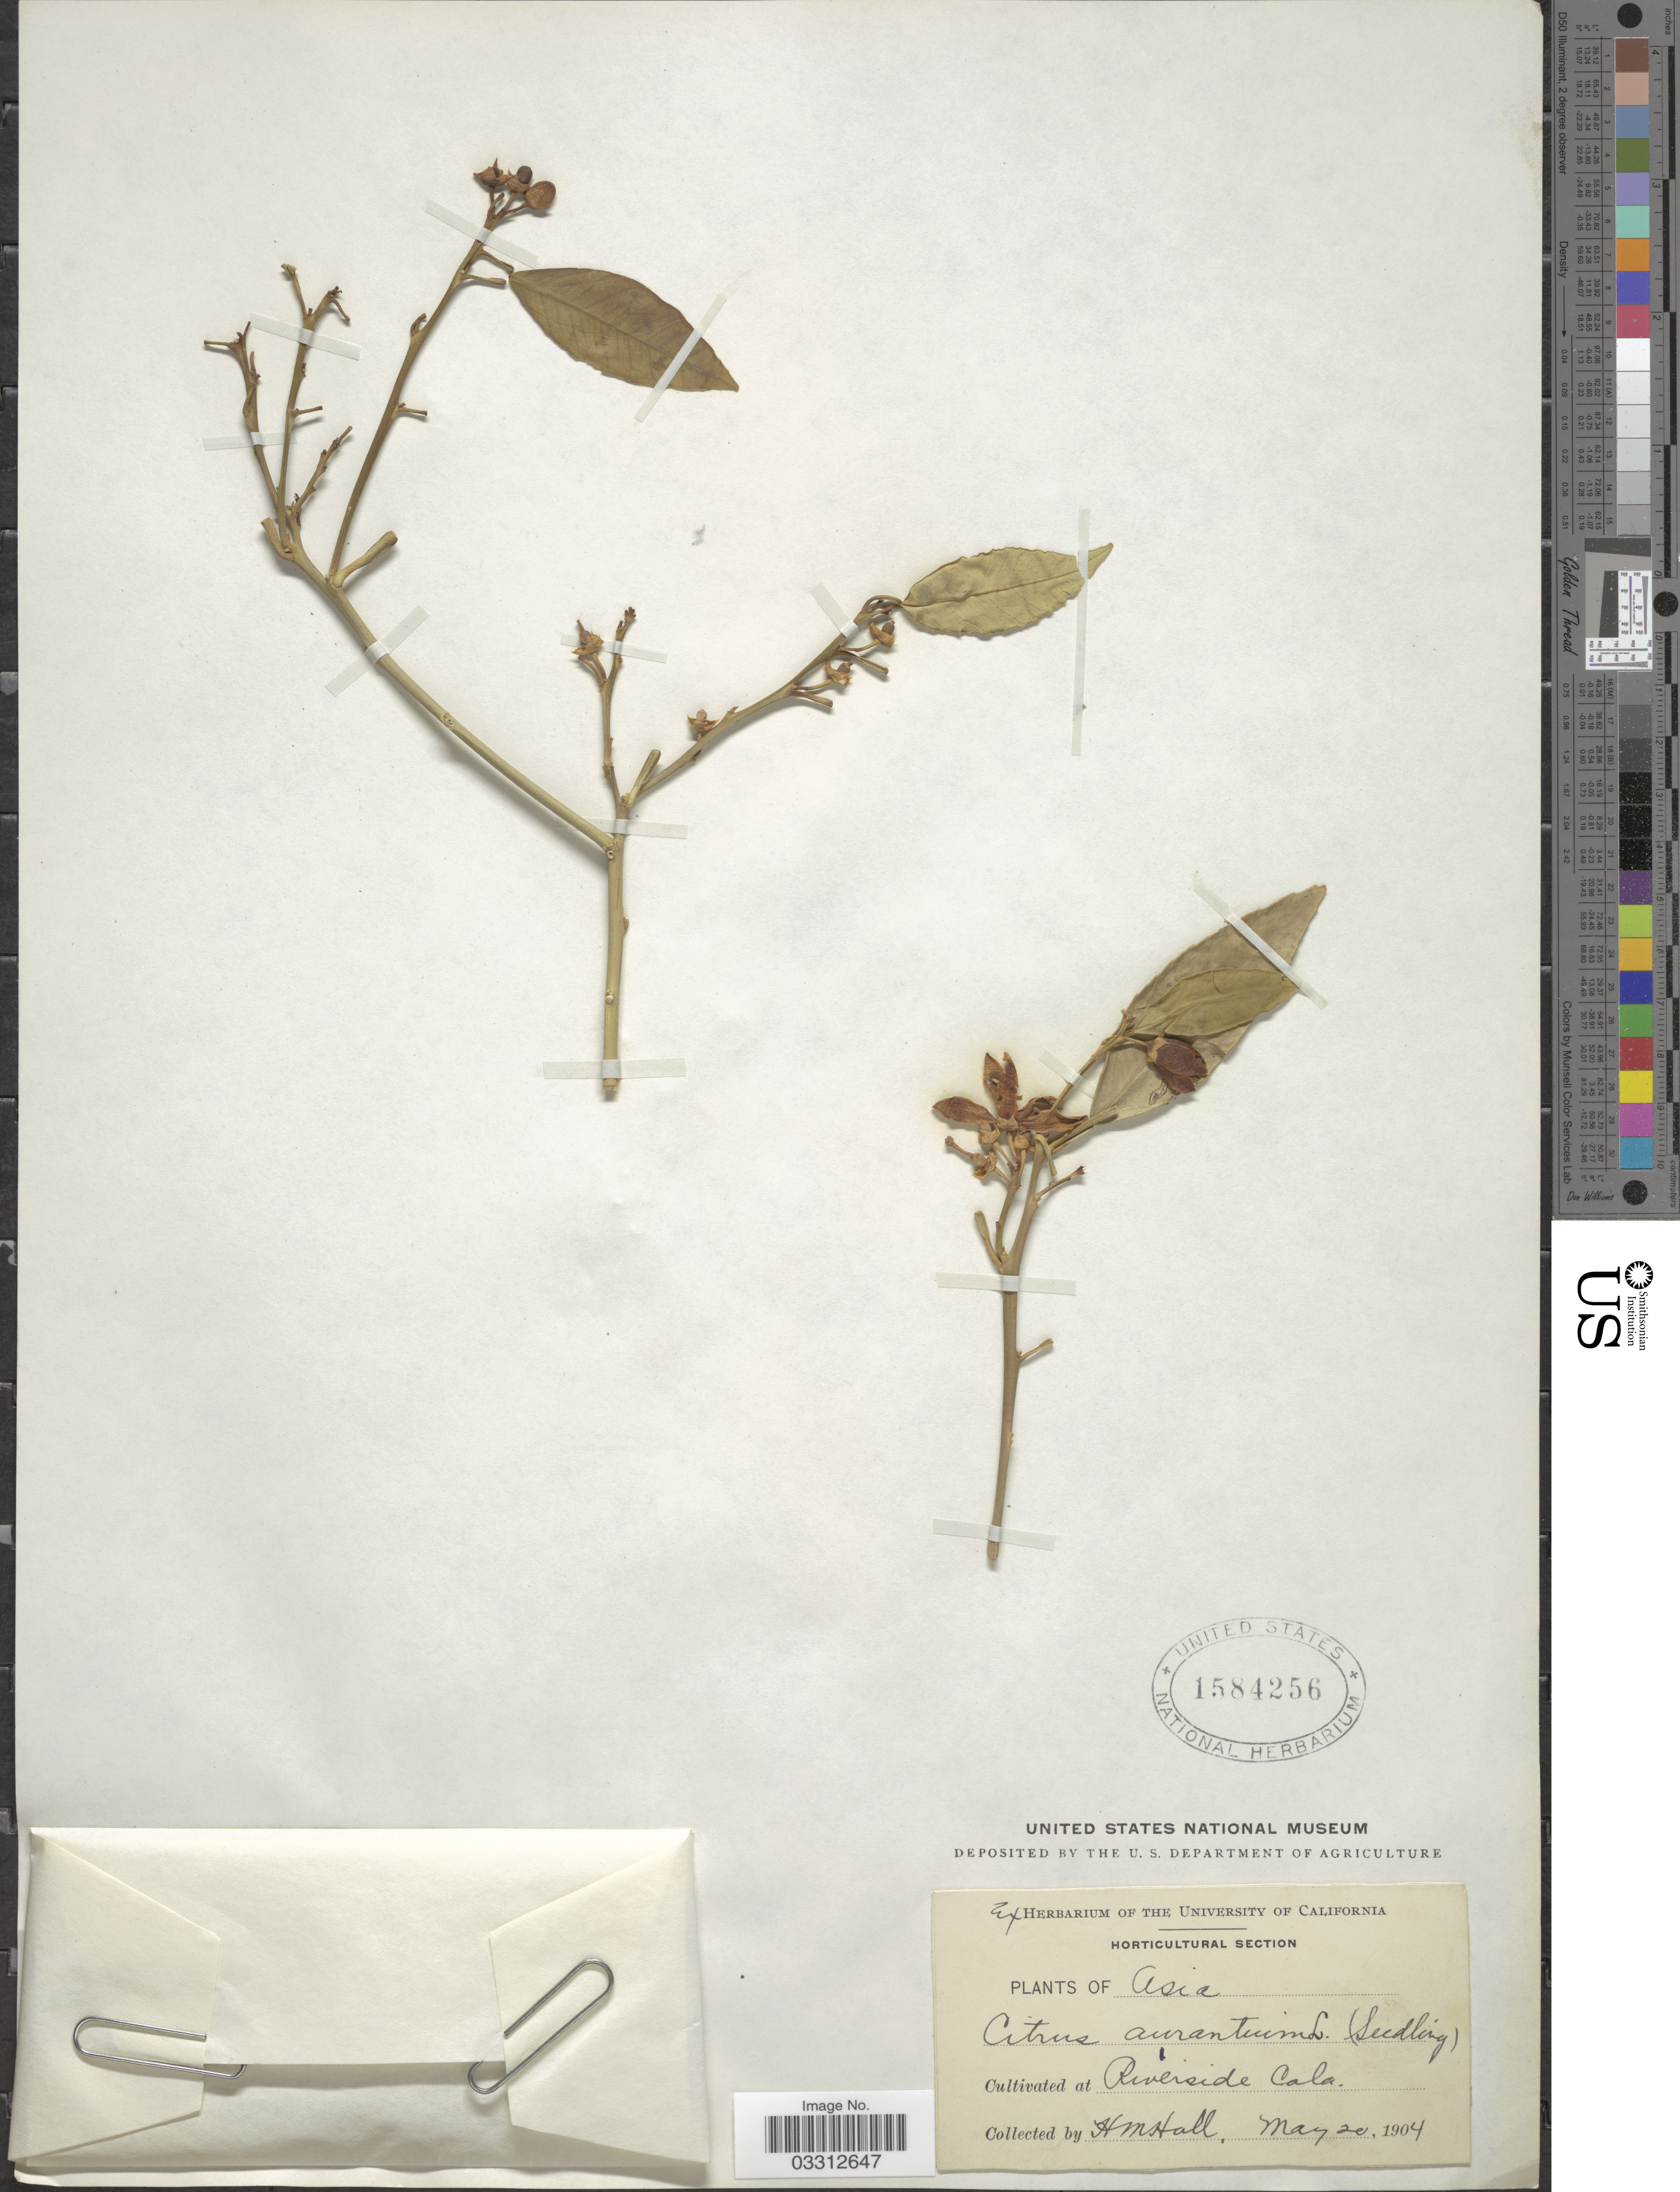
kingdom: Plantae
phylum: Tracheophyta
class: Magnoliopsida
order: Sapindales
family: Rutaceae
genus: Citrus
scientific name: Citrus x aurantium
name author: L.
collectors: H. M. Hall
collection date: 1904-05-20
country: United States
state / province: Colorado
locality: Cultivated at Riverside.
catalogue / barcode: US 1584256